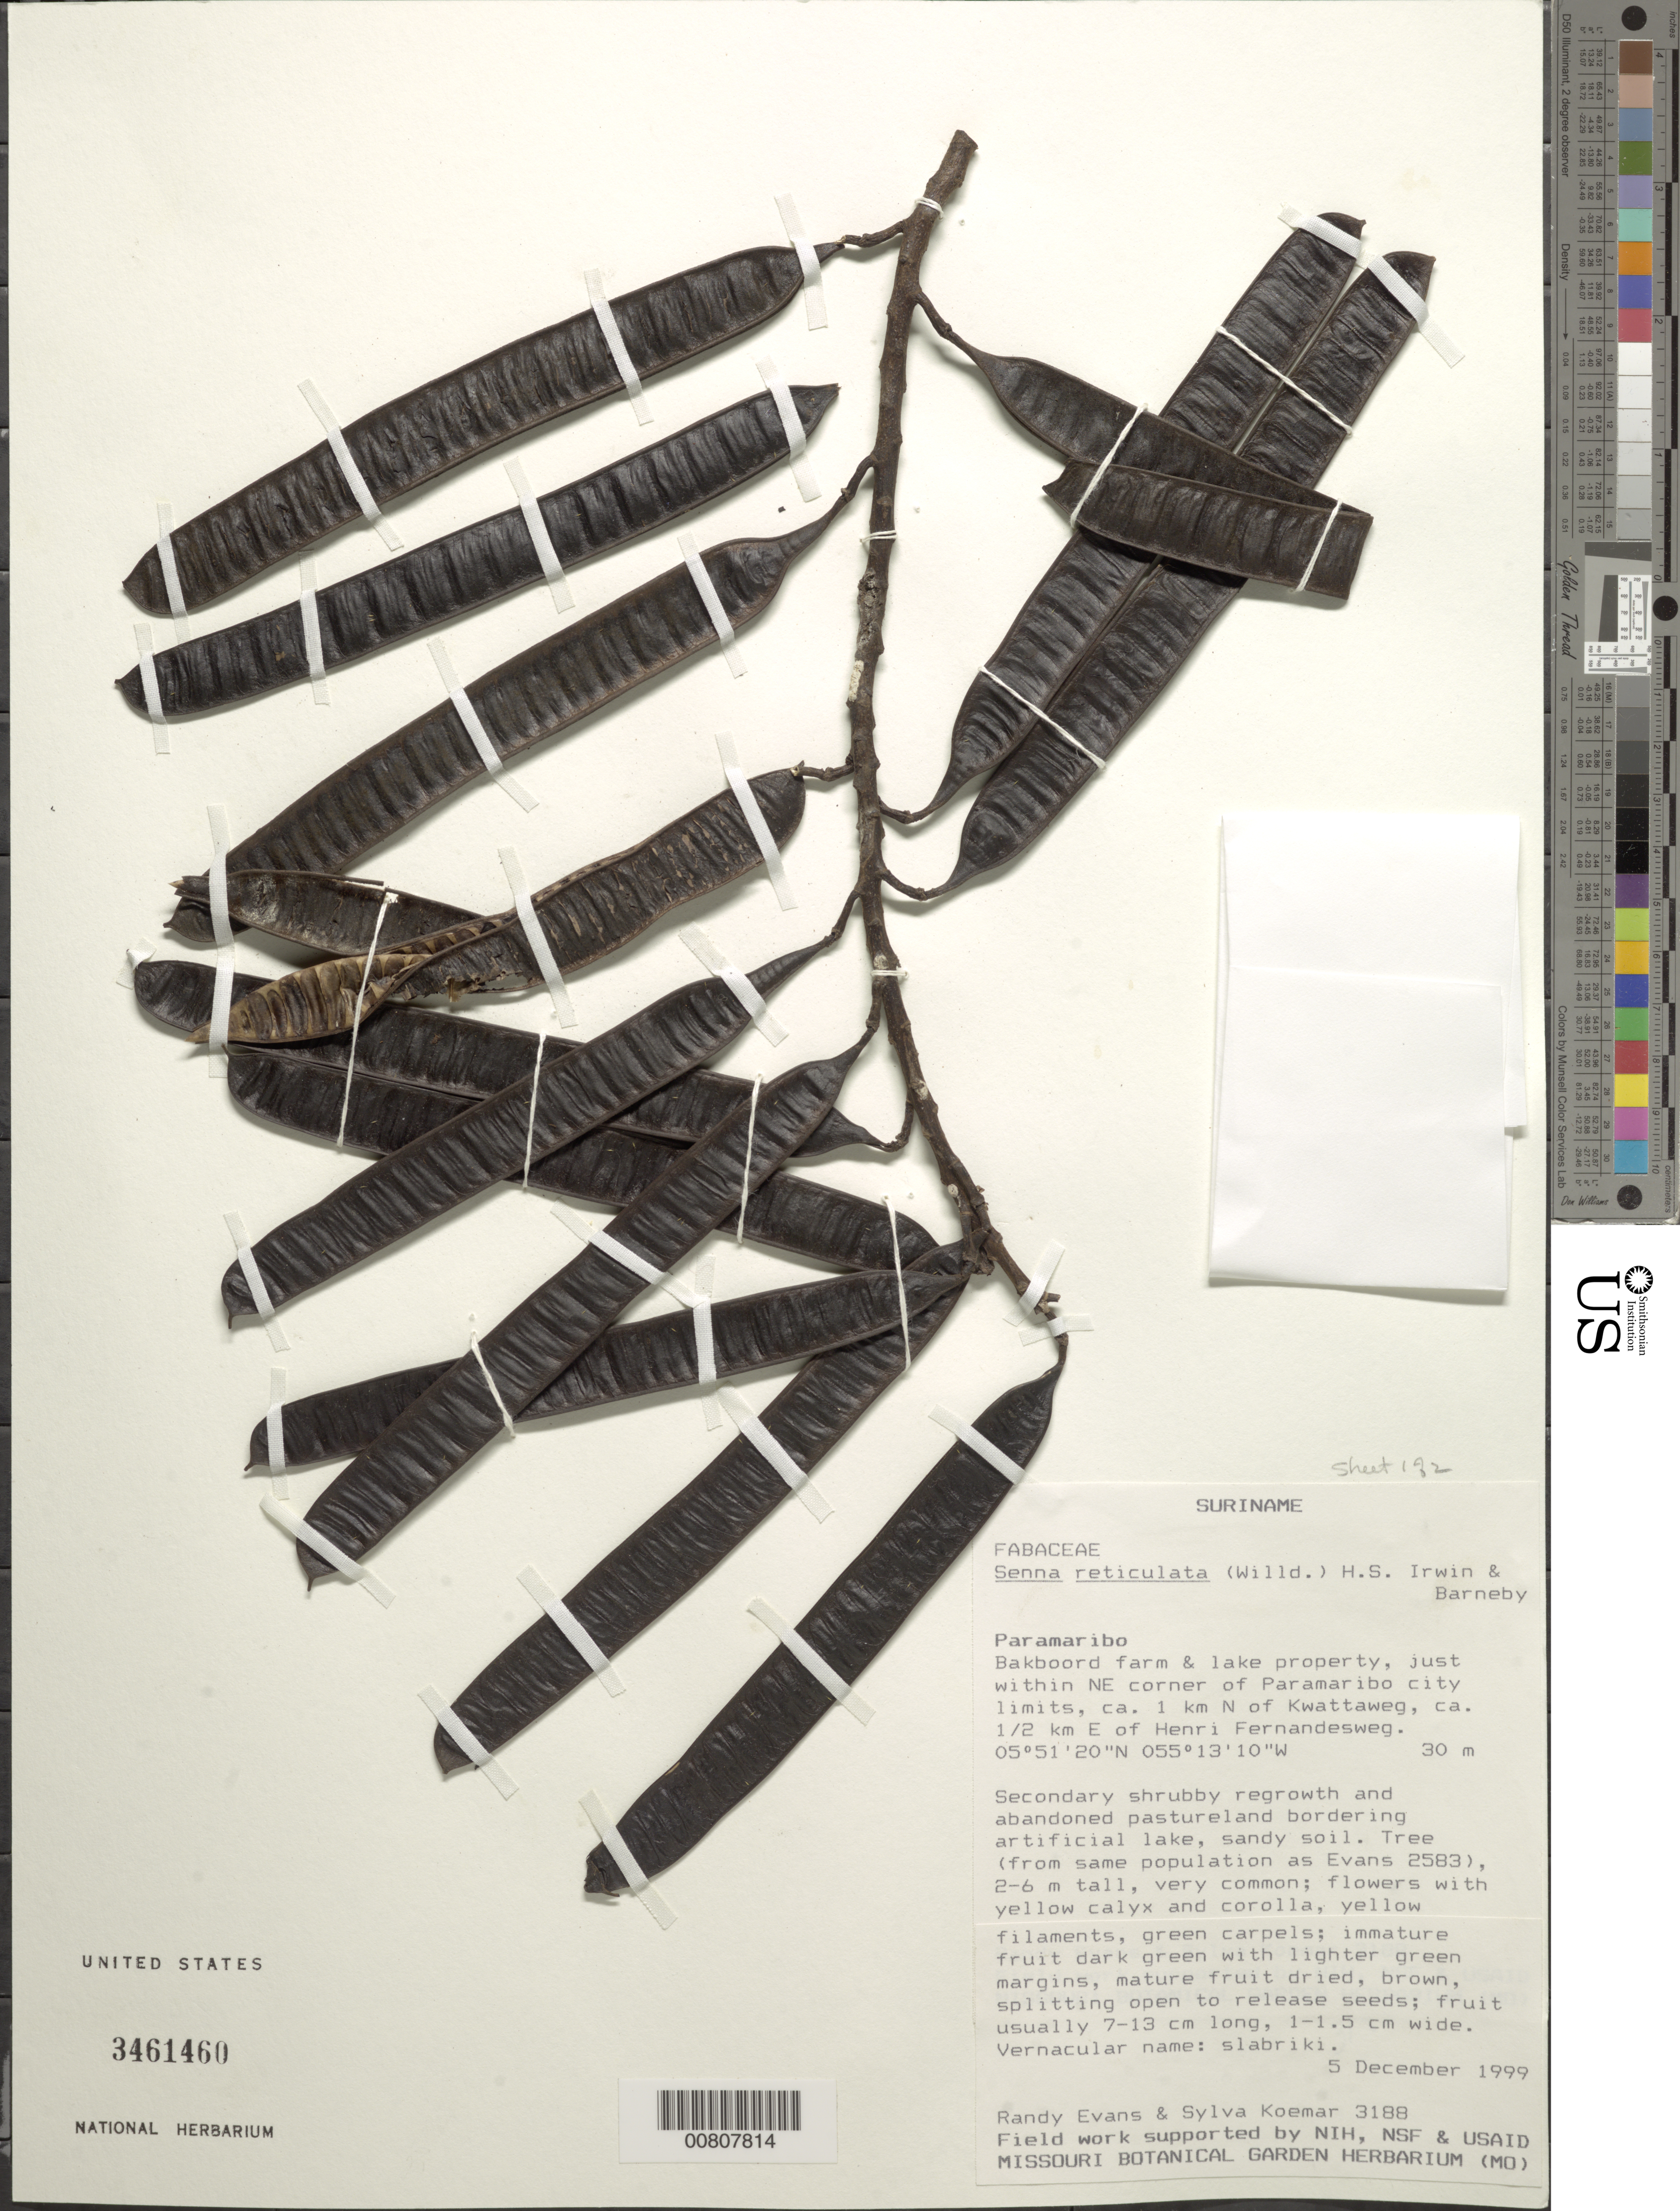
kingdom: Plantae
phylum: Tracheophyta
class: Magnoliopsida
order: Fabales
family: Fabaceae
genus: Senna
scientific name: Senna reticulata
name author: (Willd.) H.S. Irwin & Barneby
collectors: R. Evans & S. Koemar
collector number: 3188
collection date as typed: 5-Dec-99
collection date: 1999-12-05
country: Suriname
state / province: Paramaribo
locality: Bakboord farm and lake property, just within NE corner of Paramaribo city limits, ca. 1 km N of Kwattaweg, ca 1/2 km E of Henri Fernandesweg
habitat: Secondary forest strip (ca. 30m wide) separating artificial lake and pastureland, sandy soil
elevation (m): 30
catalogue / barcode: US 3461460